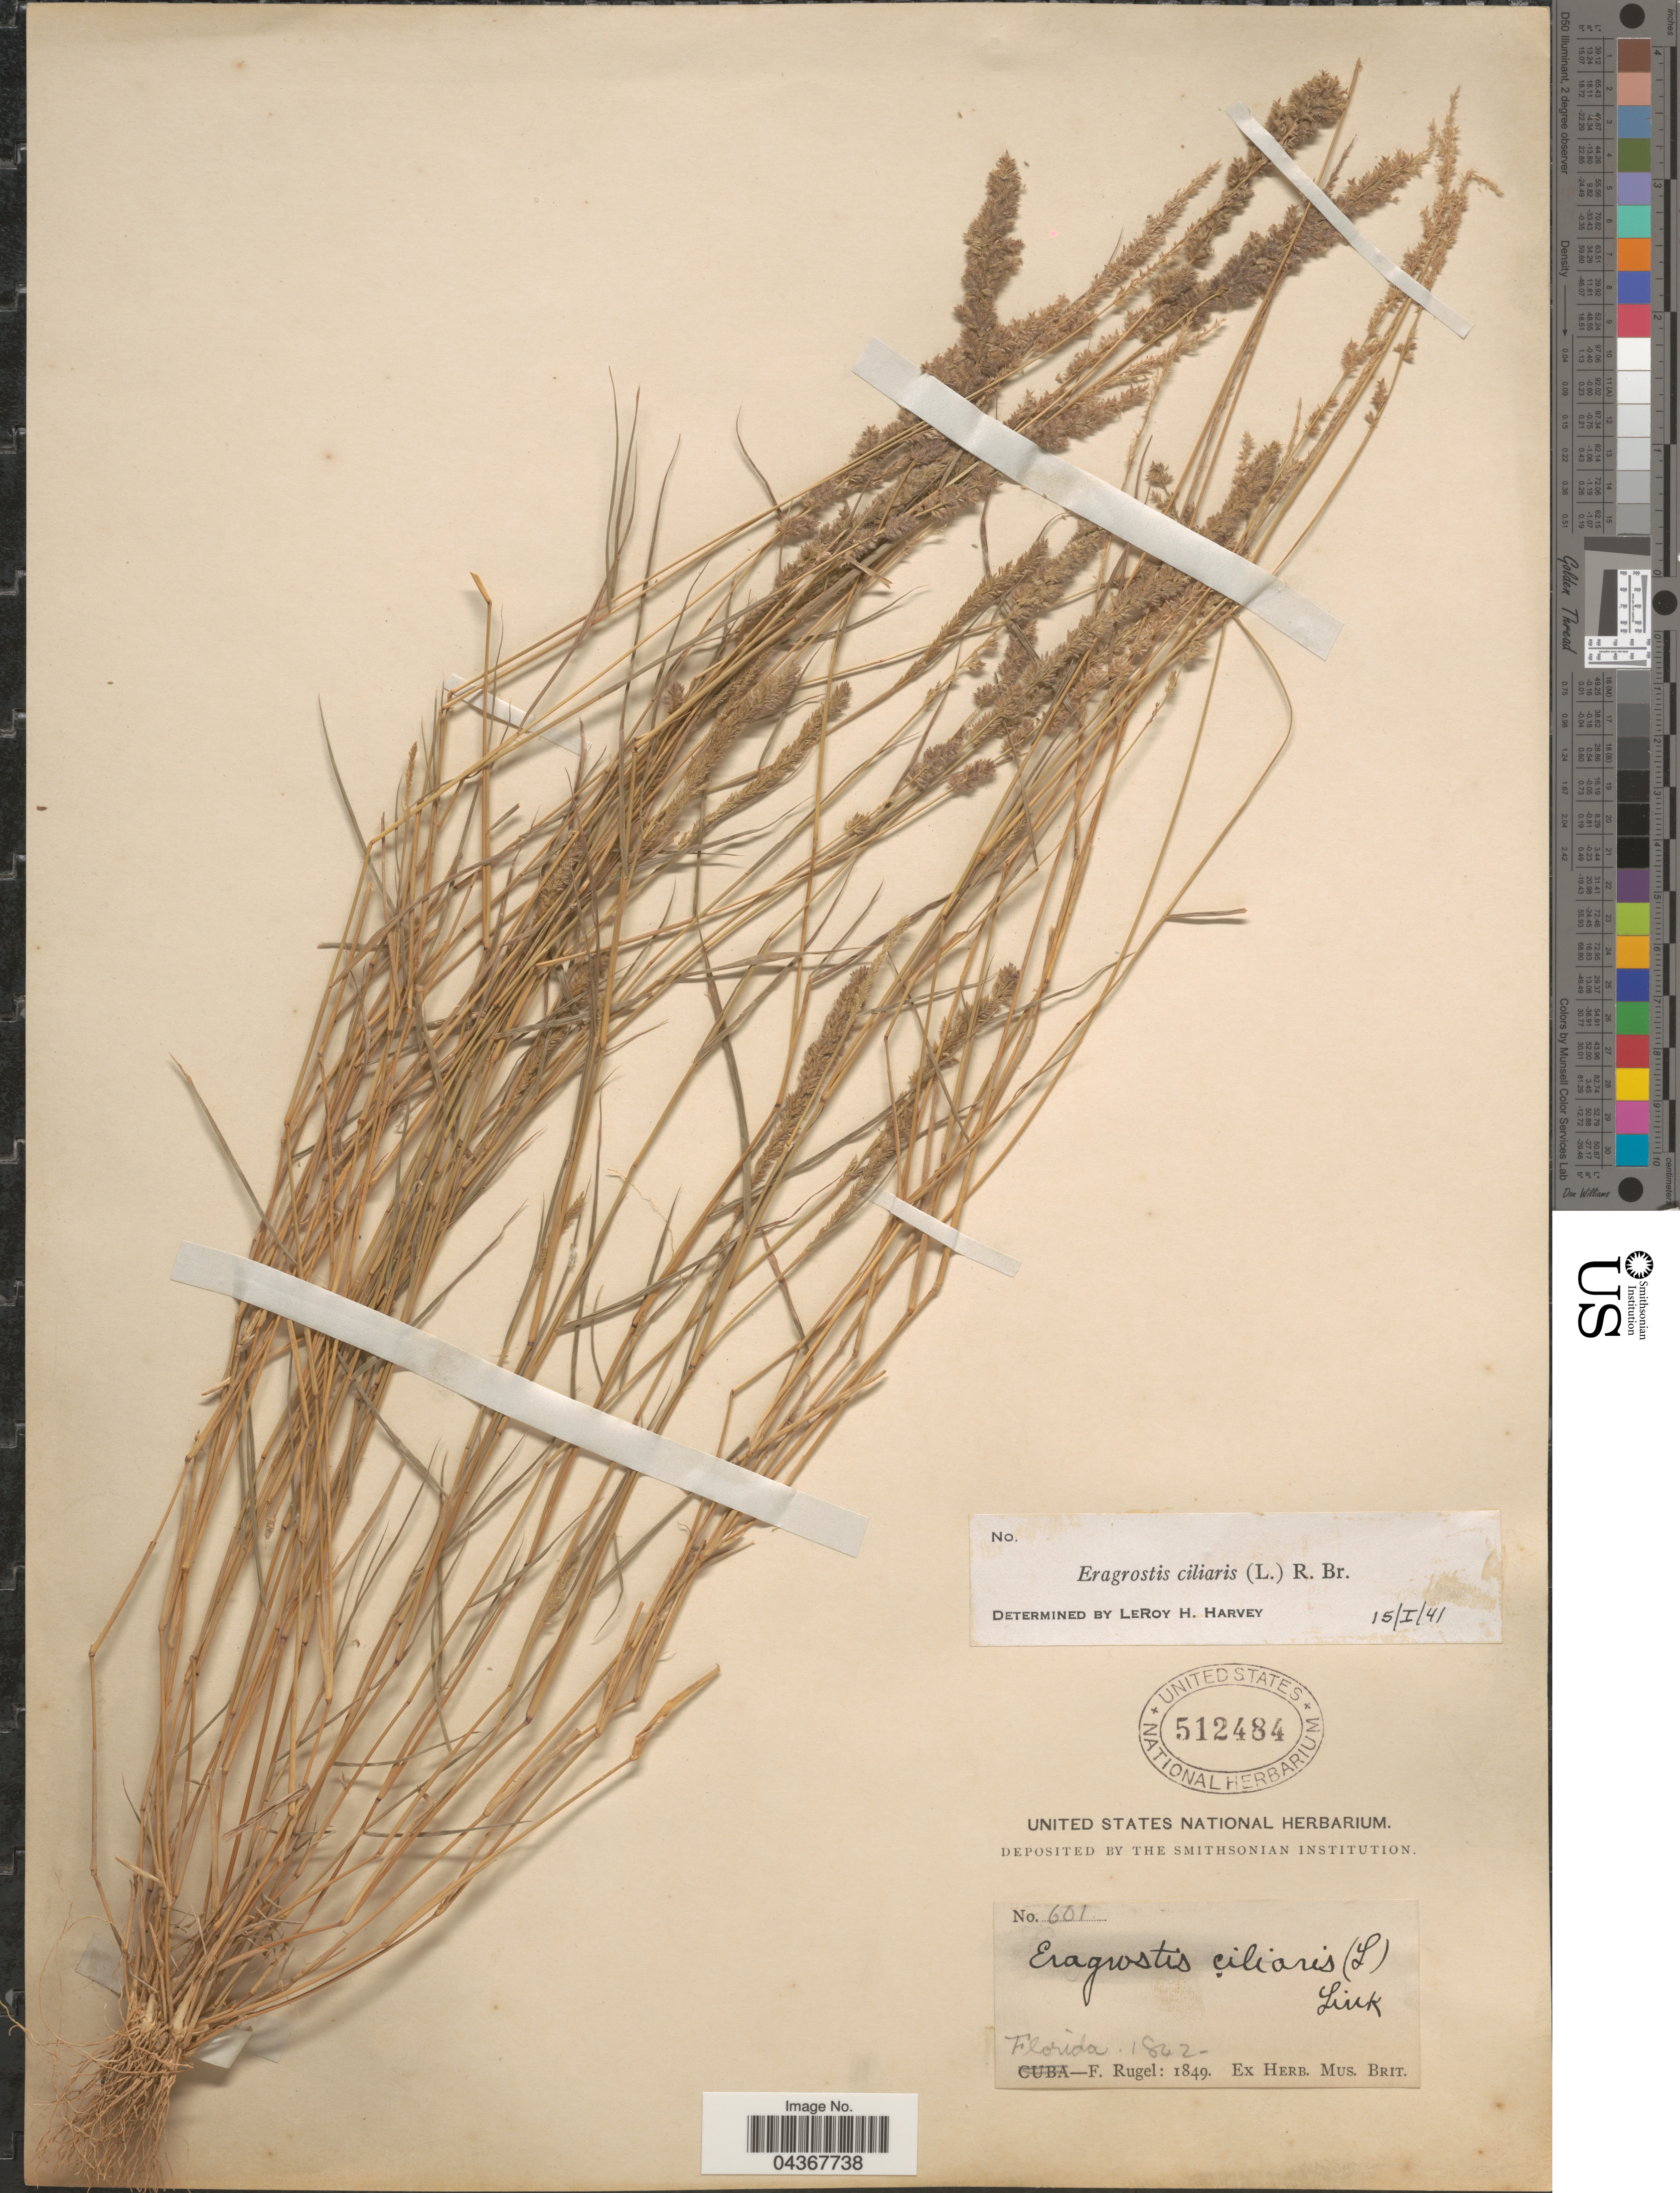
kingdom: Plantae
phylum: Tracheophyta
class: Liliopsida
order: Poales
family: Poaceae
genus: Eragrostis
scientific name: Eragrostis ciliaris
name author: (L.) R. Br.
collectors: F. Rugel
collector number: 601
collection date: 1842/1849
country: United States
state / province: Florida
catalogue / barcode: US 512484